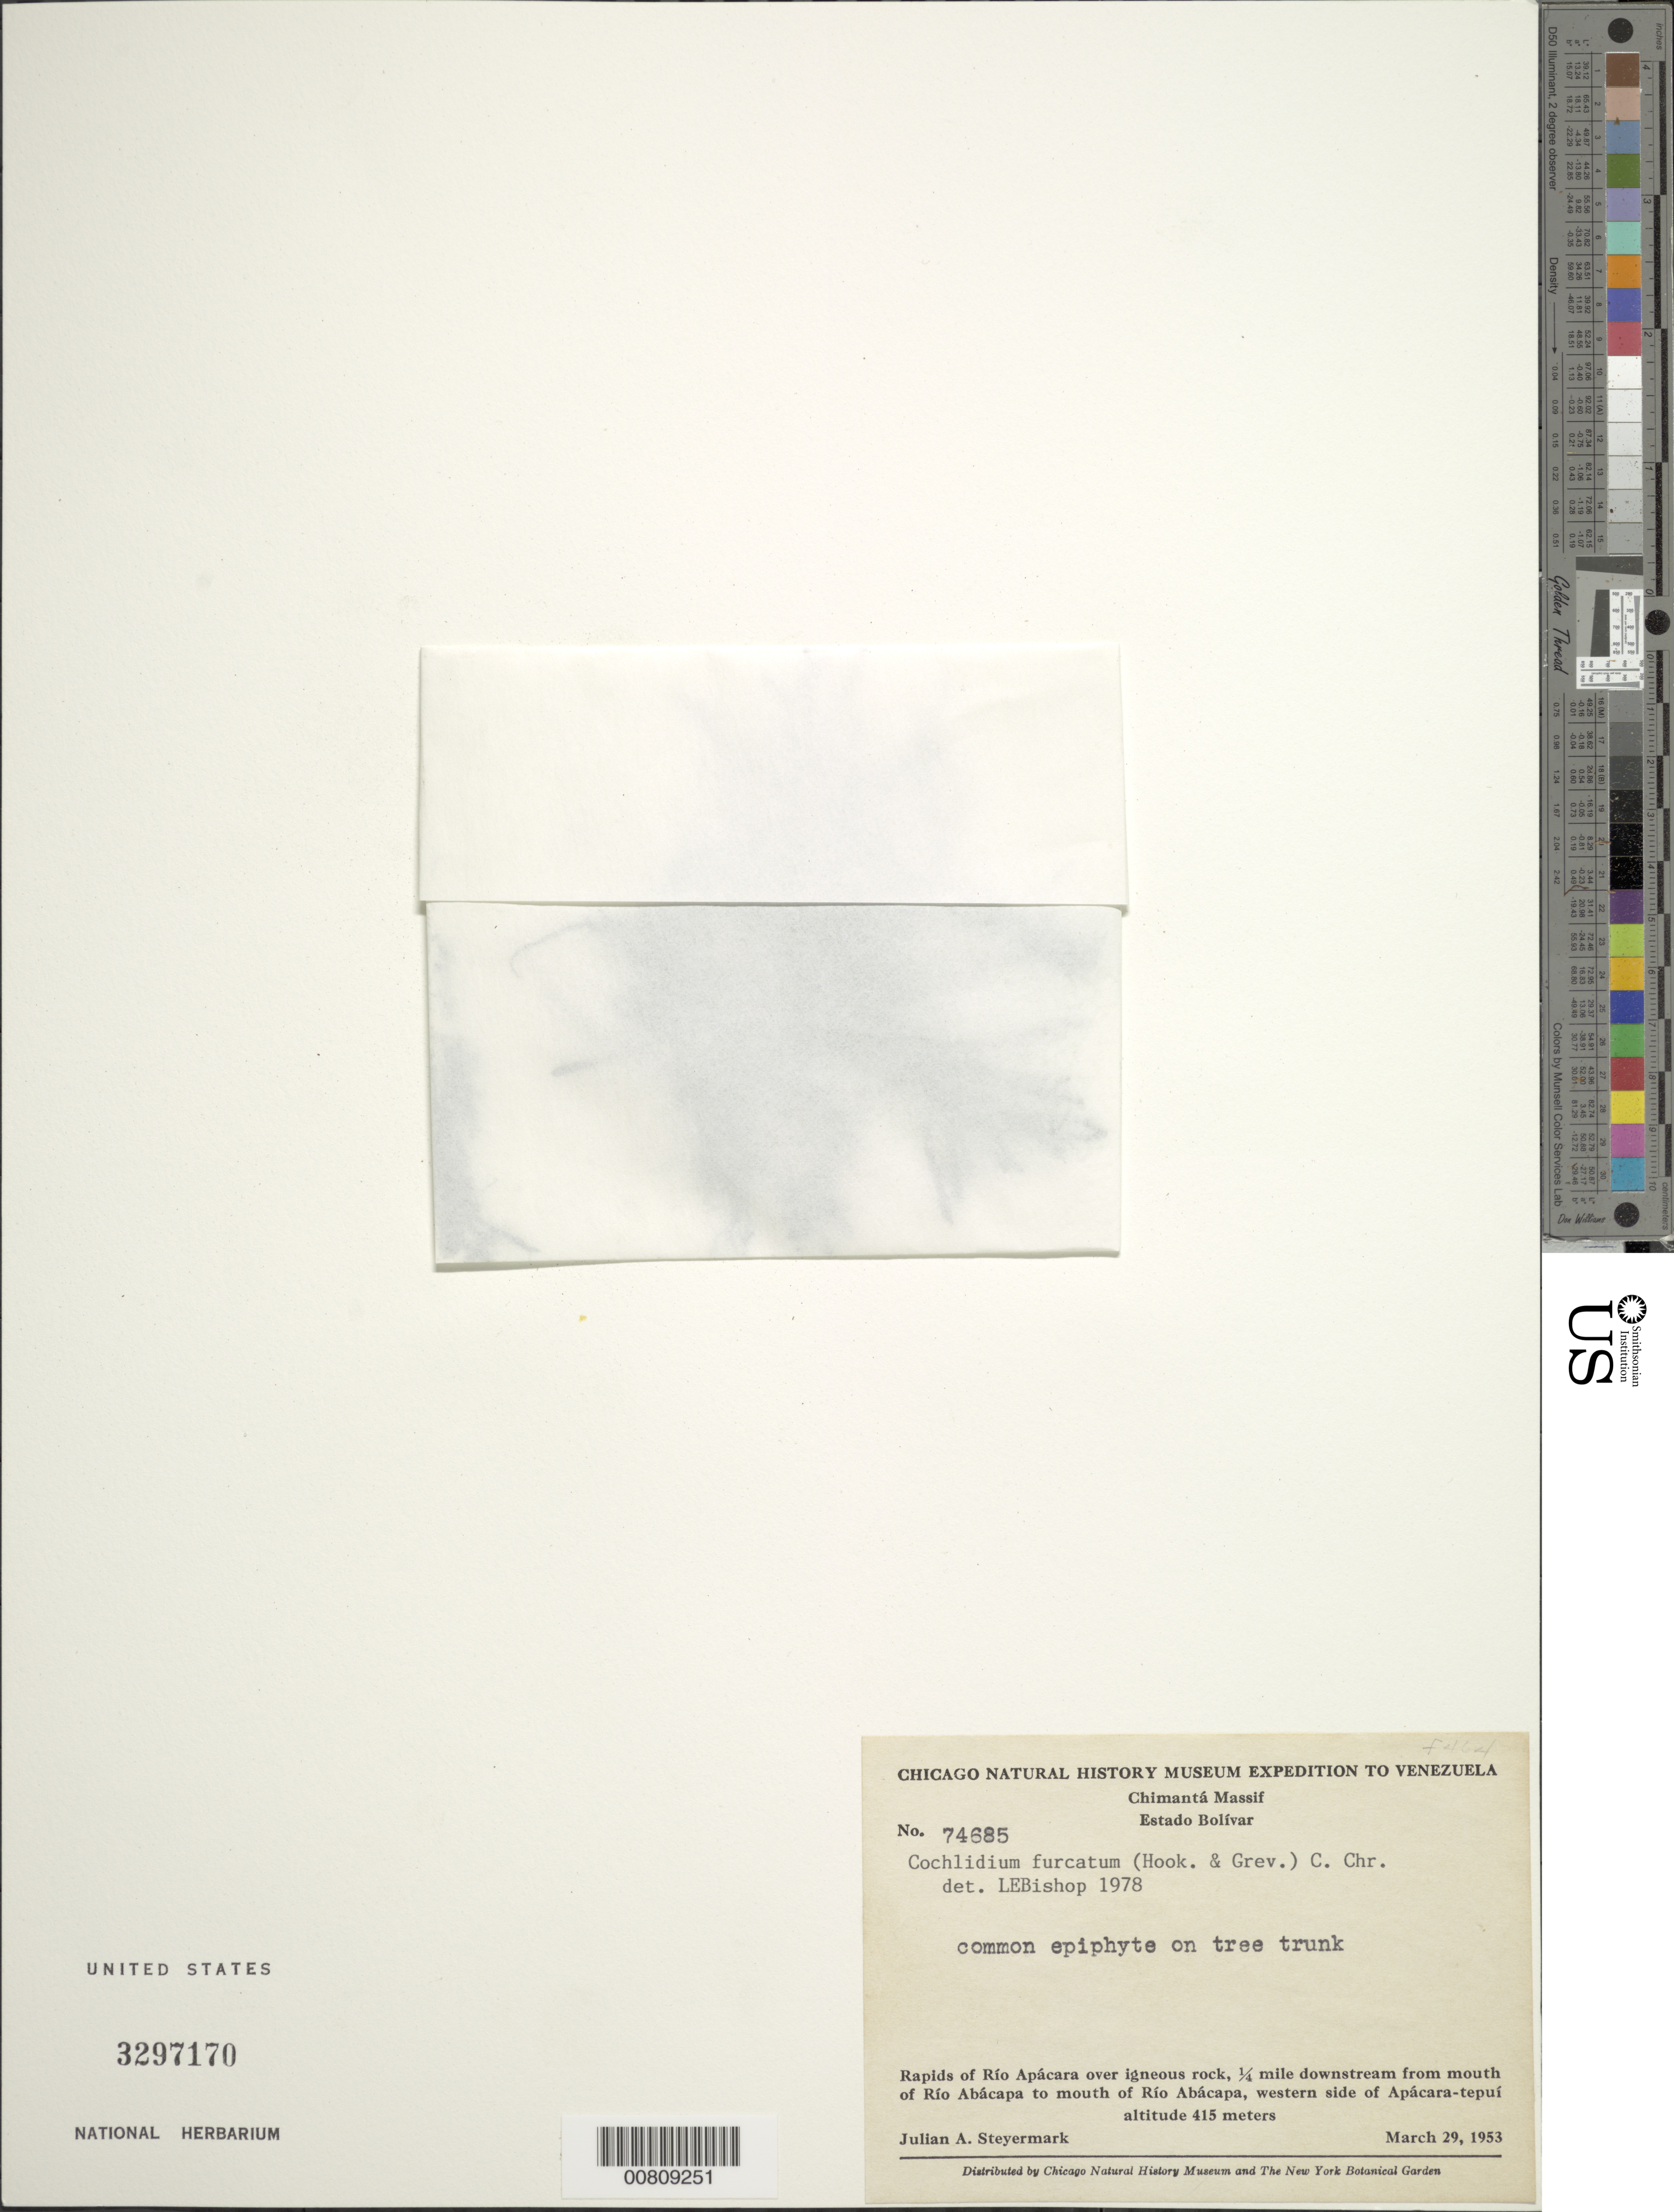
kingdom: Plantae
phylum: Tracheophyta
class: Polypodiopsida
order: Polypodiales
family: Polypodiaceae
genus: Cochlidium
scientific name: Cochlidium furcatum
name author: (Hook. & Grev.) C. Chr.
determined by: Bishop, L. E.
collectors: J. Steyermark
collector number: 74685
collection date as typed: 29-Mar-53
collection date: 1953-03-29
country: Venezuela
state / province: Bolívar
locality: Río Apácara, 1/4 mile downstream from mouth of Río Abácapa, W-side of Apácara-tepuí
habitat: On tree trunk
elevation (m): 415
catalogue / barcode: US 3297170